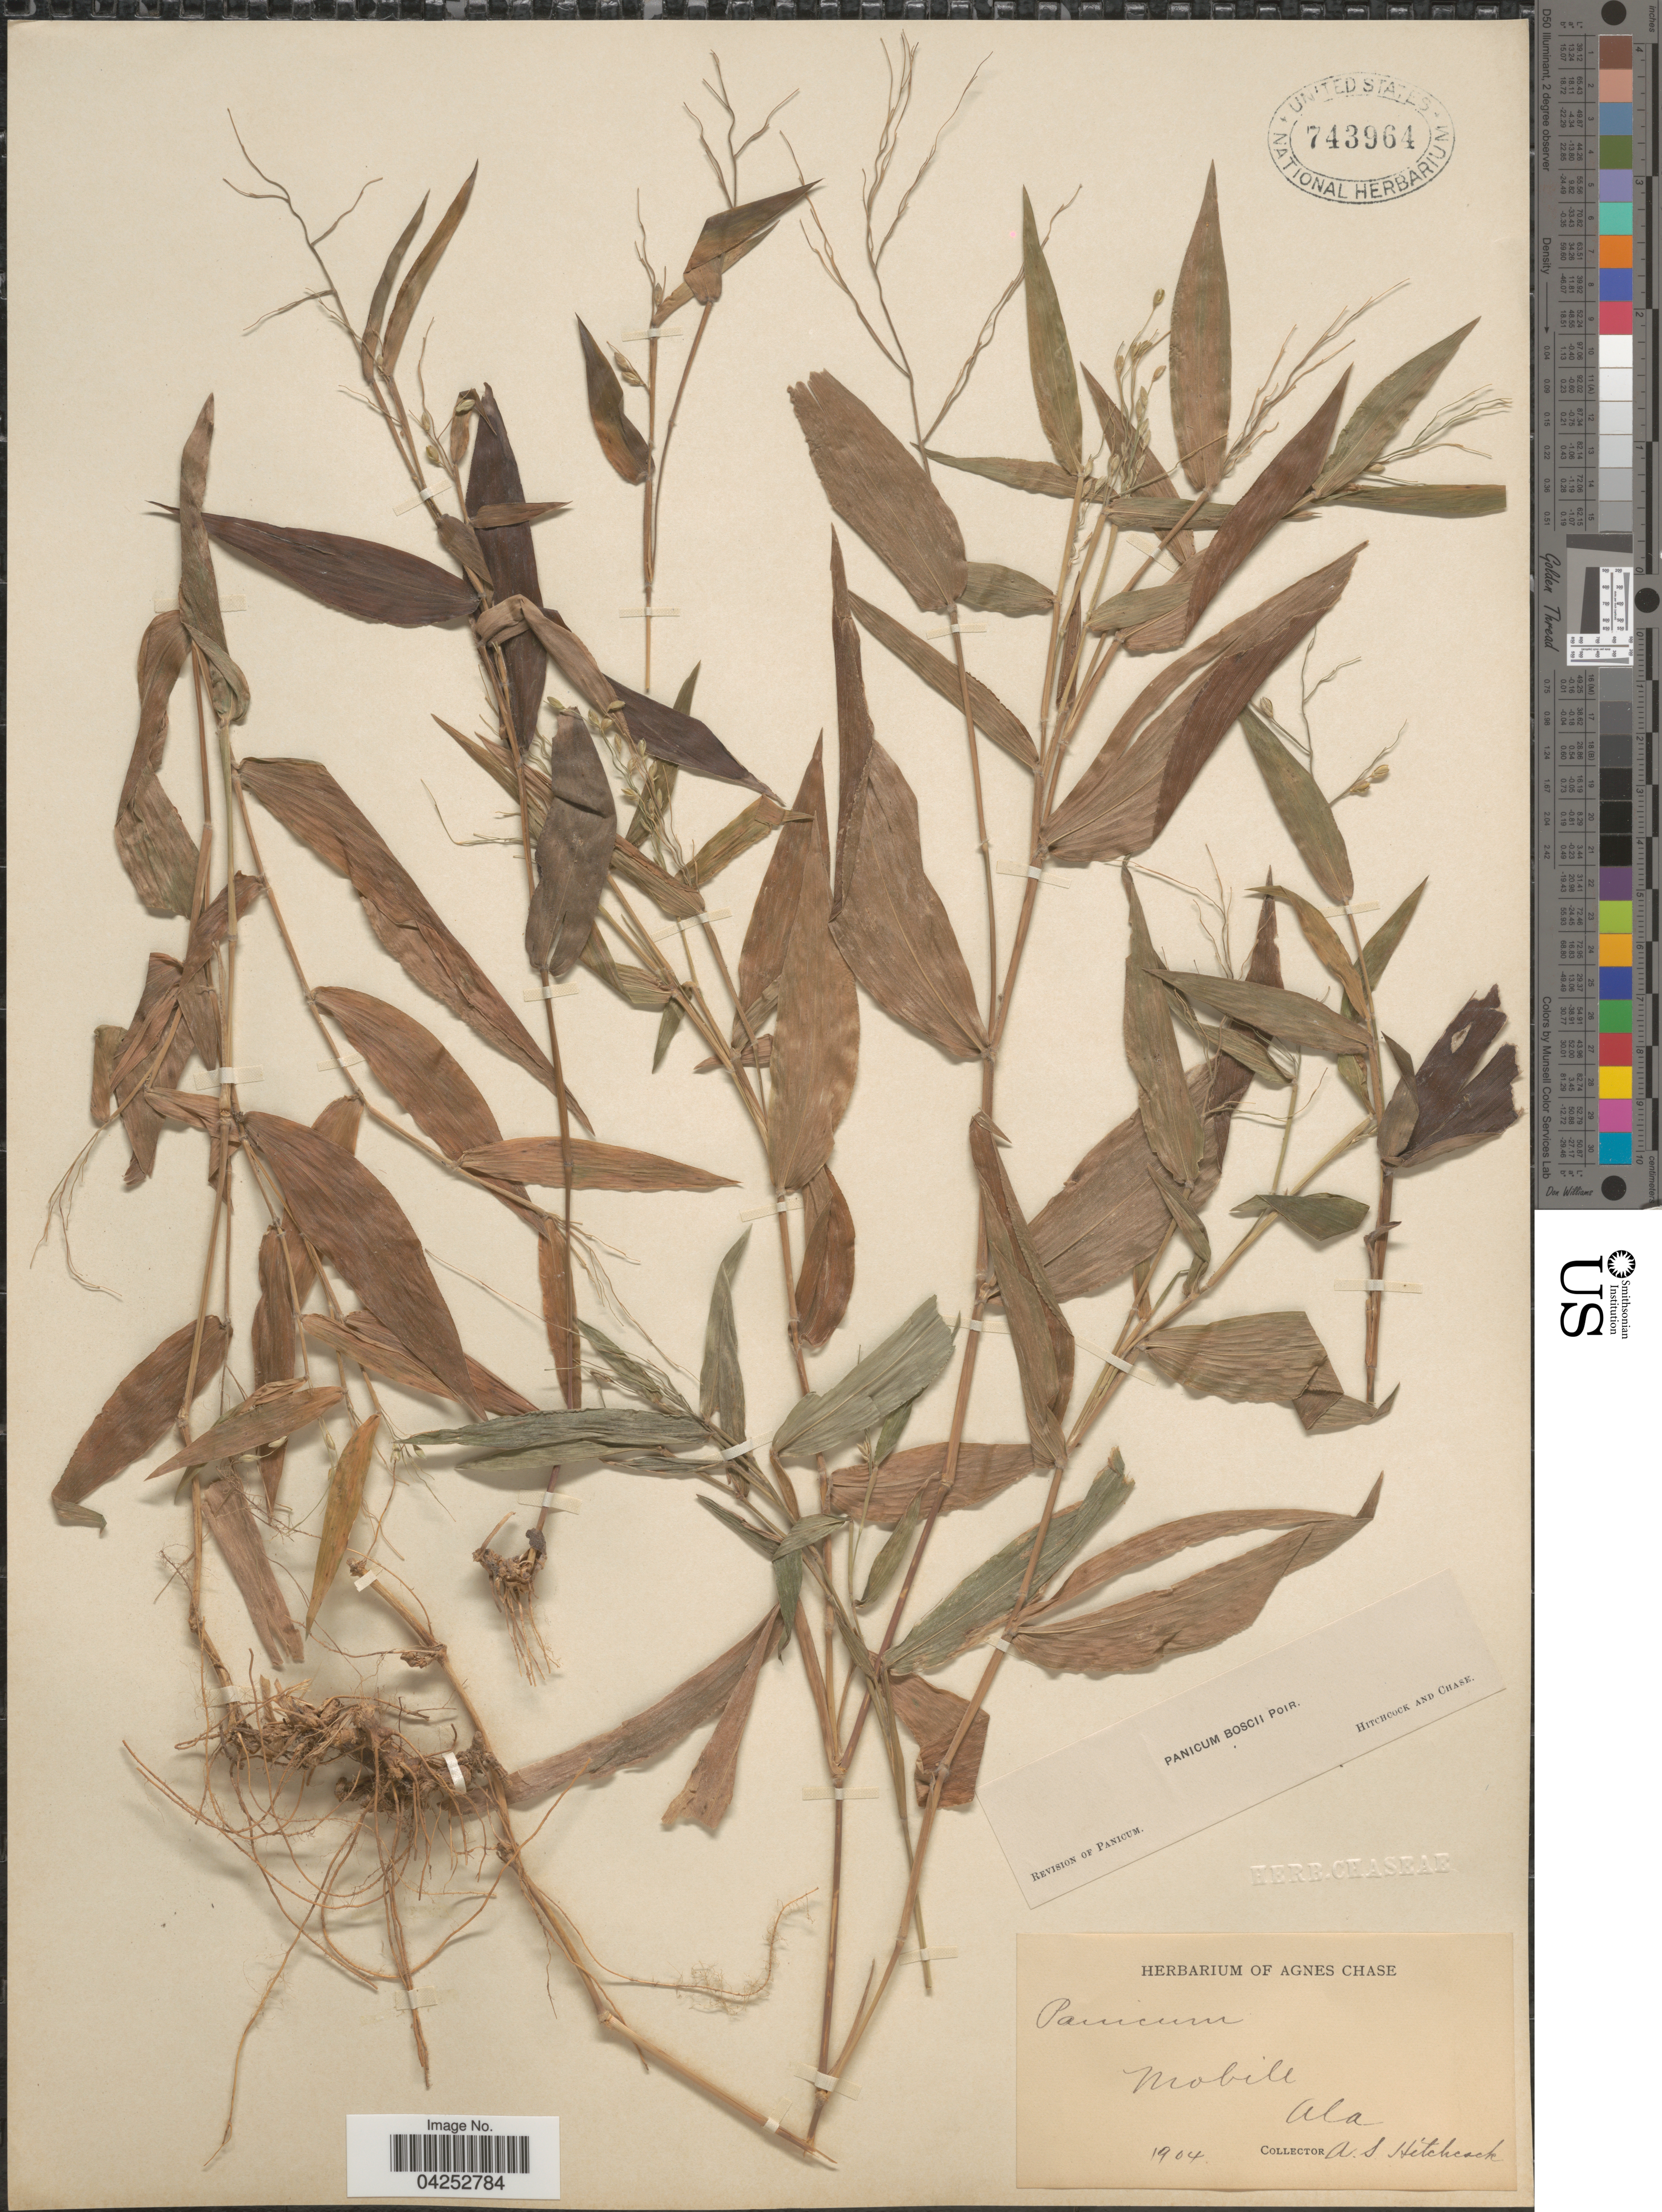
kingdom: Plantae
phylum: Tracheophyta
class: Liliopsida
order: Poales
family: Poaceae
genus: Dichanthelium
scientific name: Dichanthelium boscii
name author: (Poir.) Gould & C.A. Clark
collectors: A. S. Hitchcock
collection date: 1904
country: United States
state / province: Alabama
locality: Mobile.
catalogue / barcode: US 743964